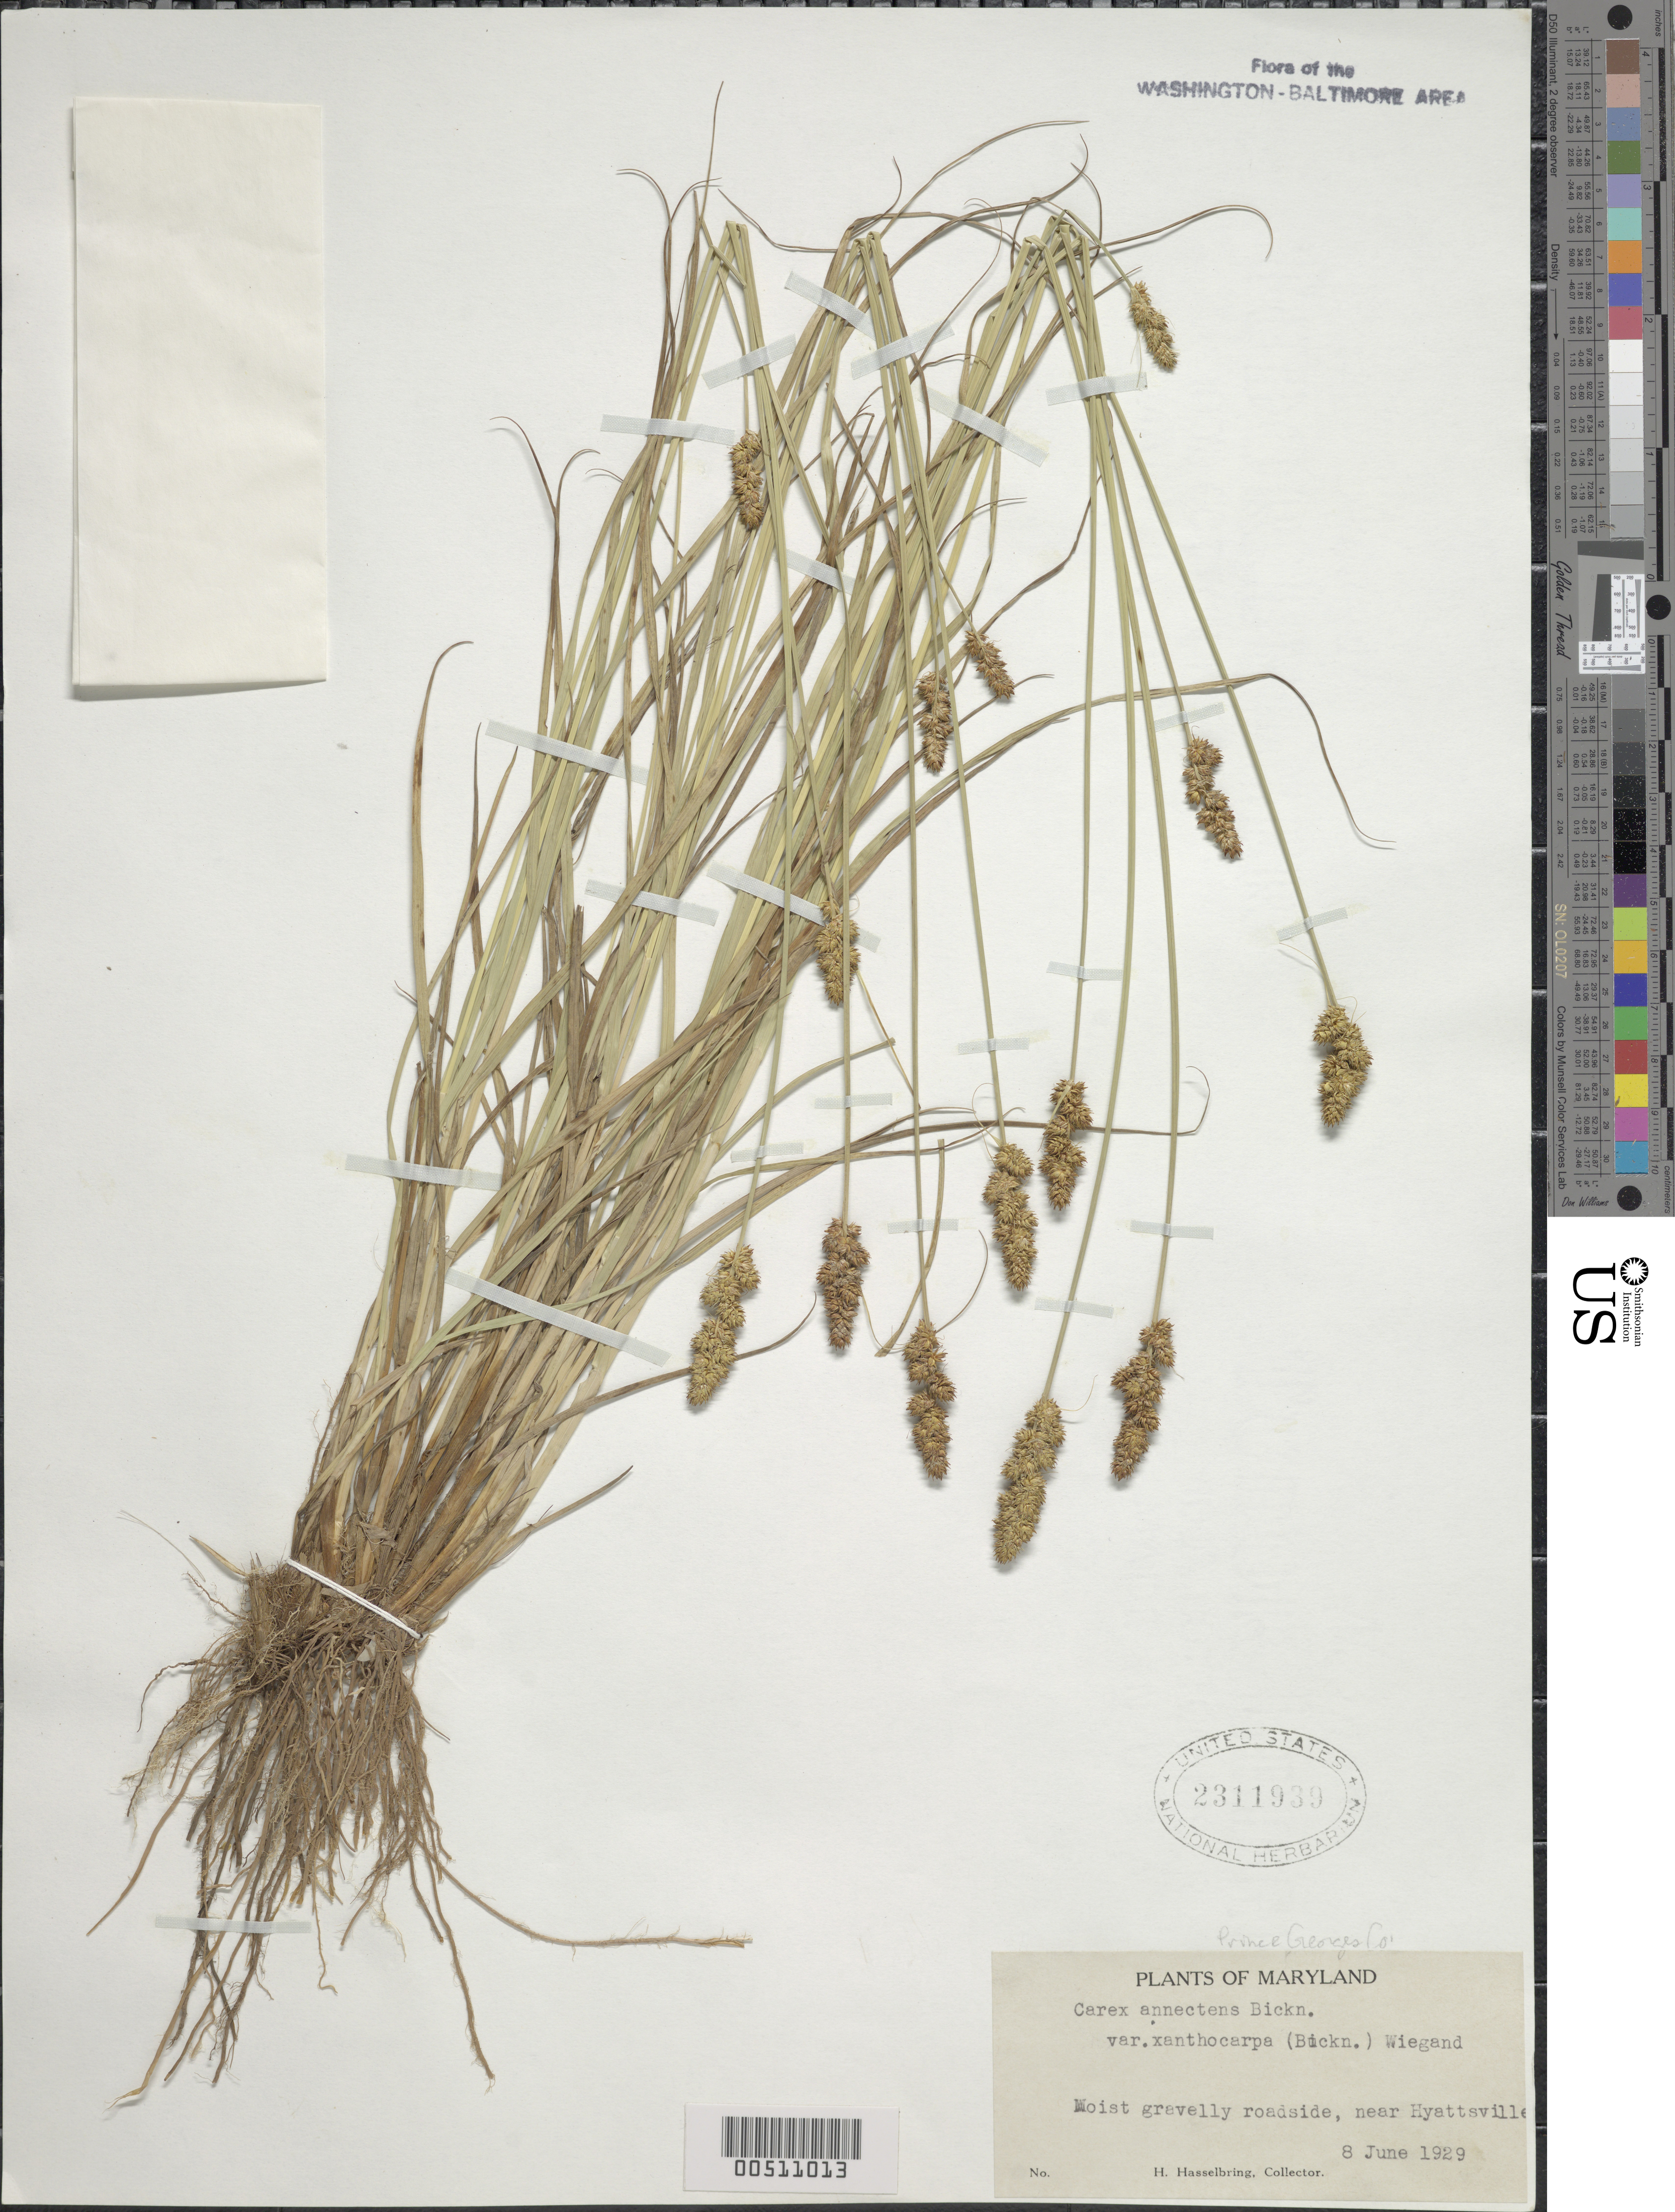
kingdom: Plantae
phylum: Tracheophyta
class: Liliopsida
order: Poales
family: Cyperaceae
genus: Carex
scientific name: Carex annectens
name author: (E.P. Bicknell) E.P. Bicknell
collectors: H. Hasselbring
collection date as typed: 08 Jun 1929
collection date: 1929-06-08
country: United States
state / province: Maryland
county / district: Prince George's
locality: Near Hyattsville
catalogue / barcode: US 2311939